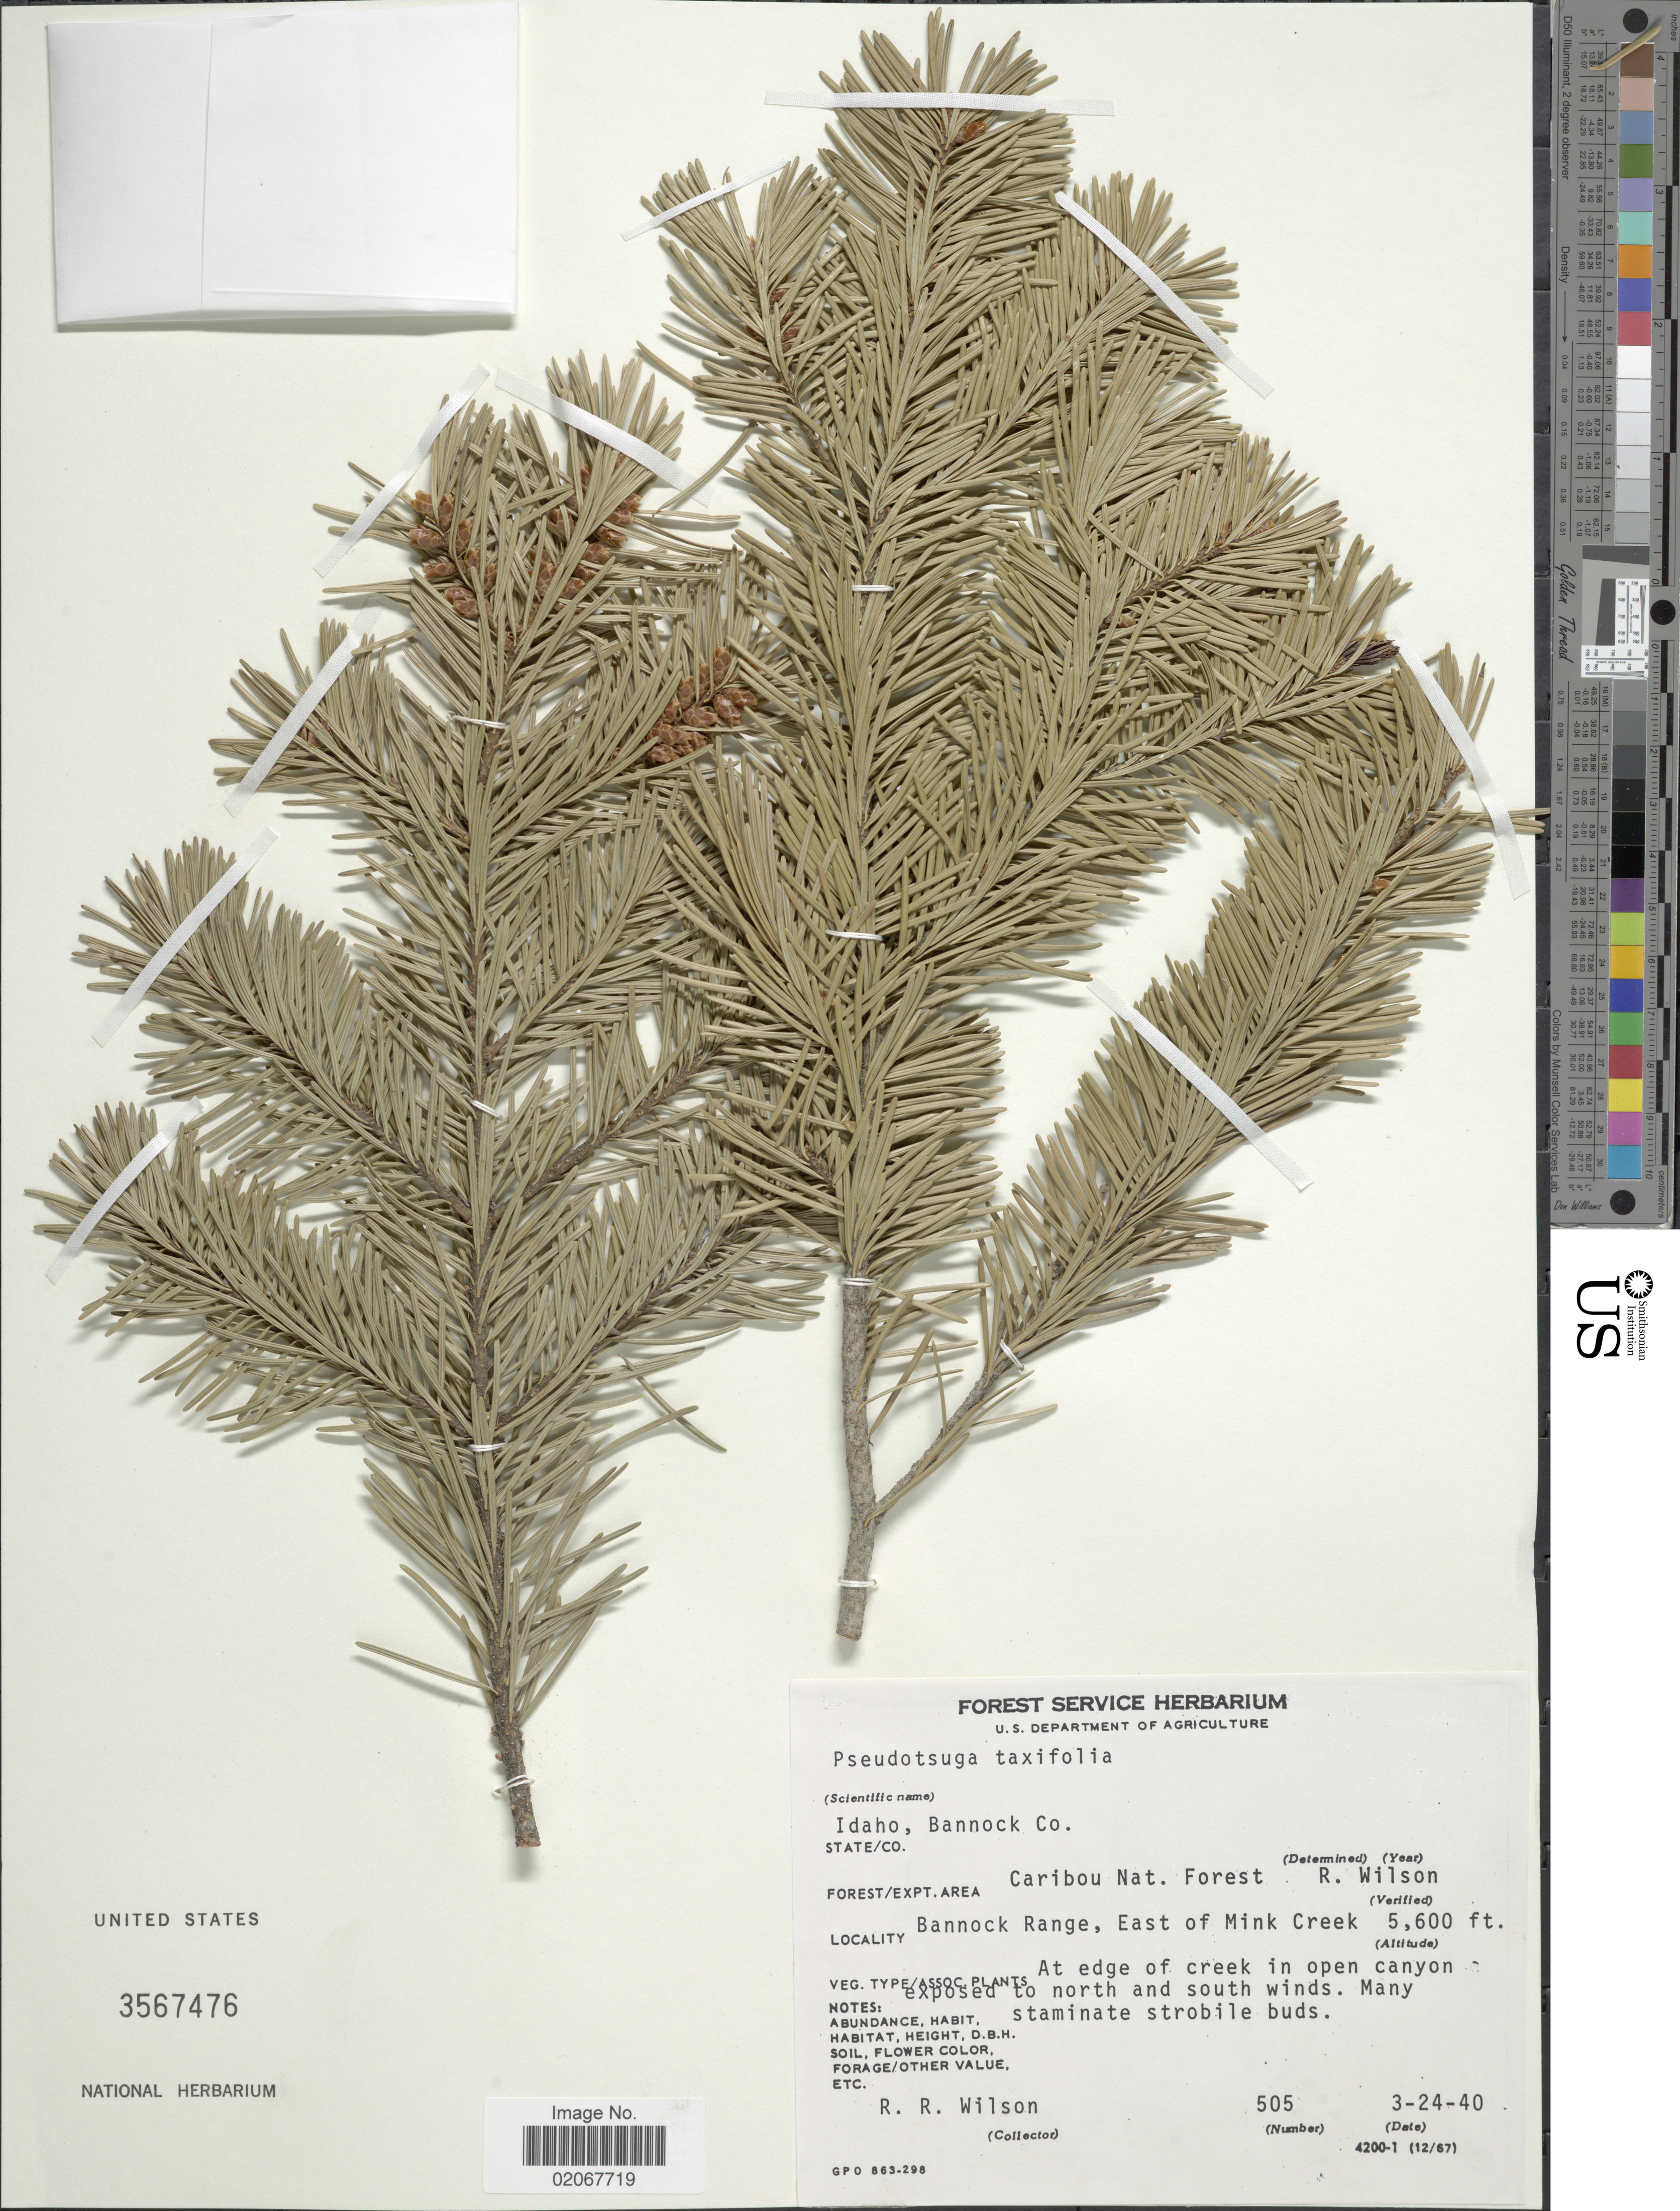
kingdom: Plantae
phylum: Tracheophyta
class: Pinopsida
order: Pinales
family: Pinaceae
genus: Pseudotsuga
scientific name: Pseudotsuga menziesii var. glauca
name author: (Beissn.) Franco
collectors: R. Wilson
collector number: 505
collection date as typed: Transcribed d/m/y: 24/3/40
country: United States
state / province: Idaho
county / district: Bannock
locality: Bannock Co., Caribou Nat. Forest. Bannock Range, East of Mink Creek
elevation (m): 1707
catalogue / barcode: US 3567476